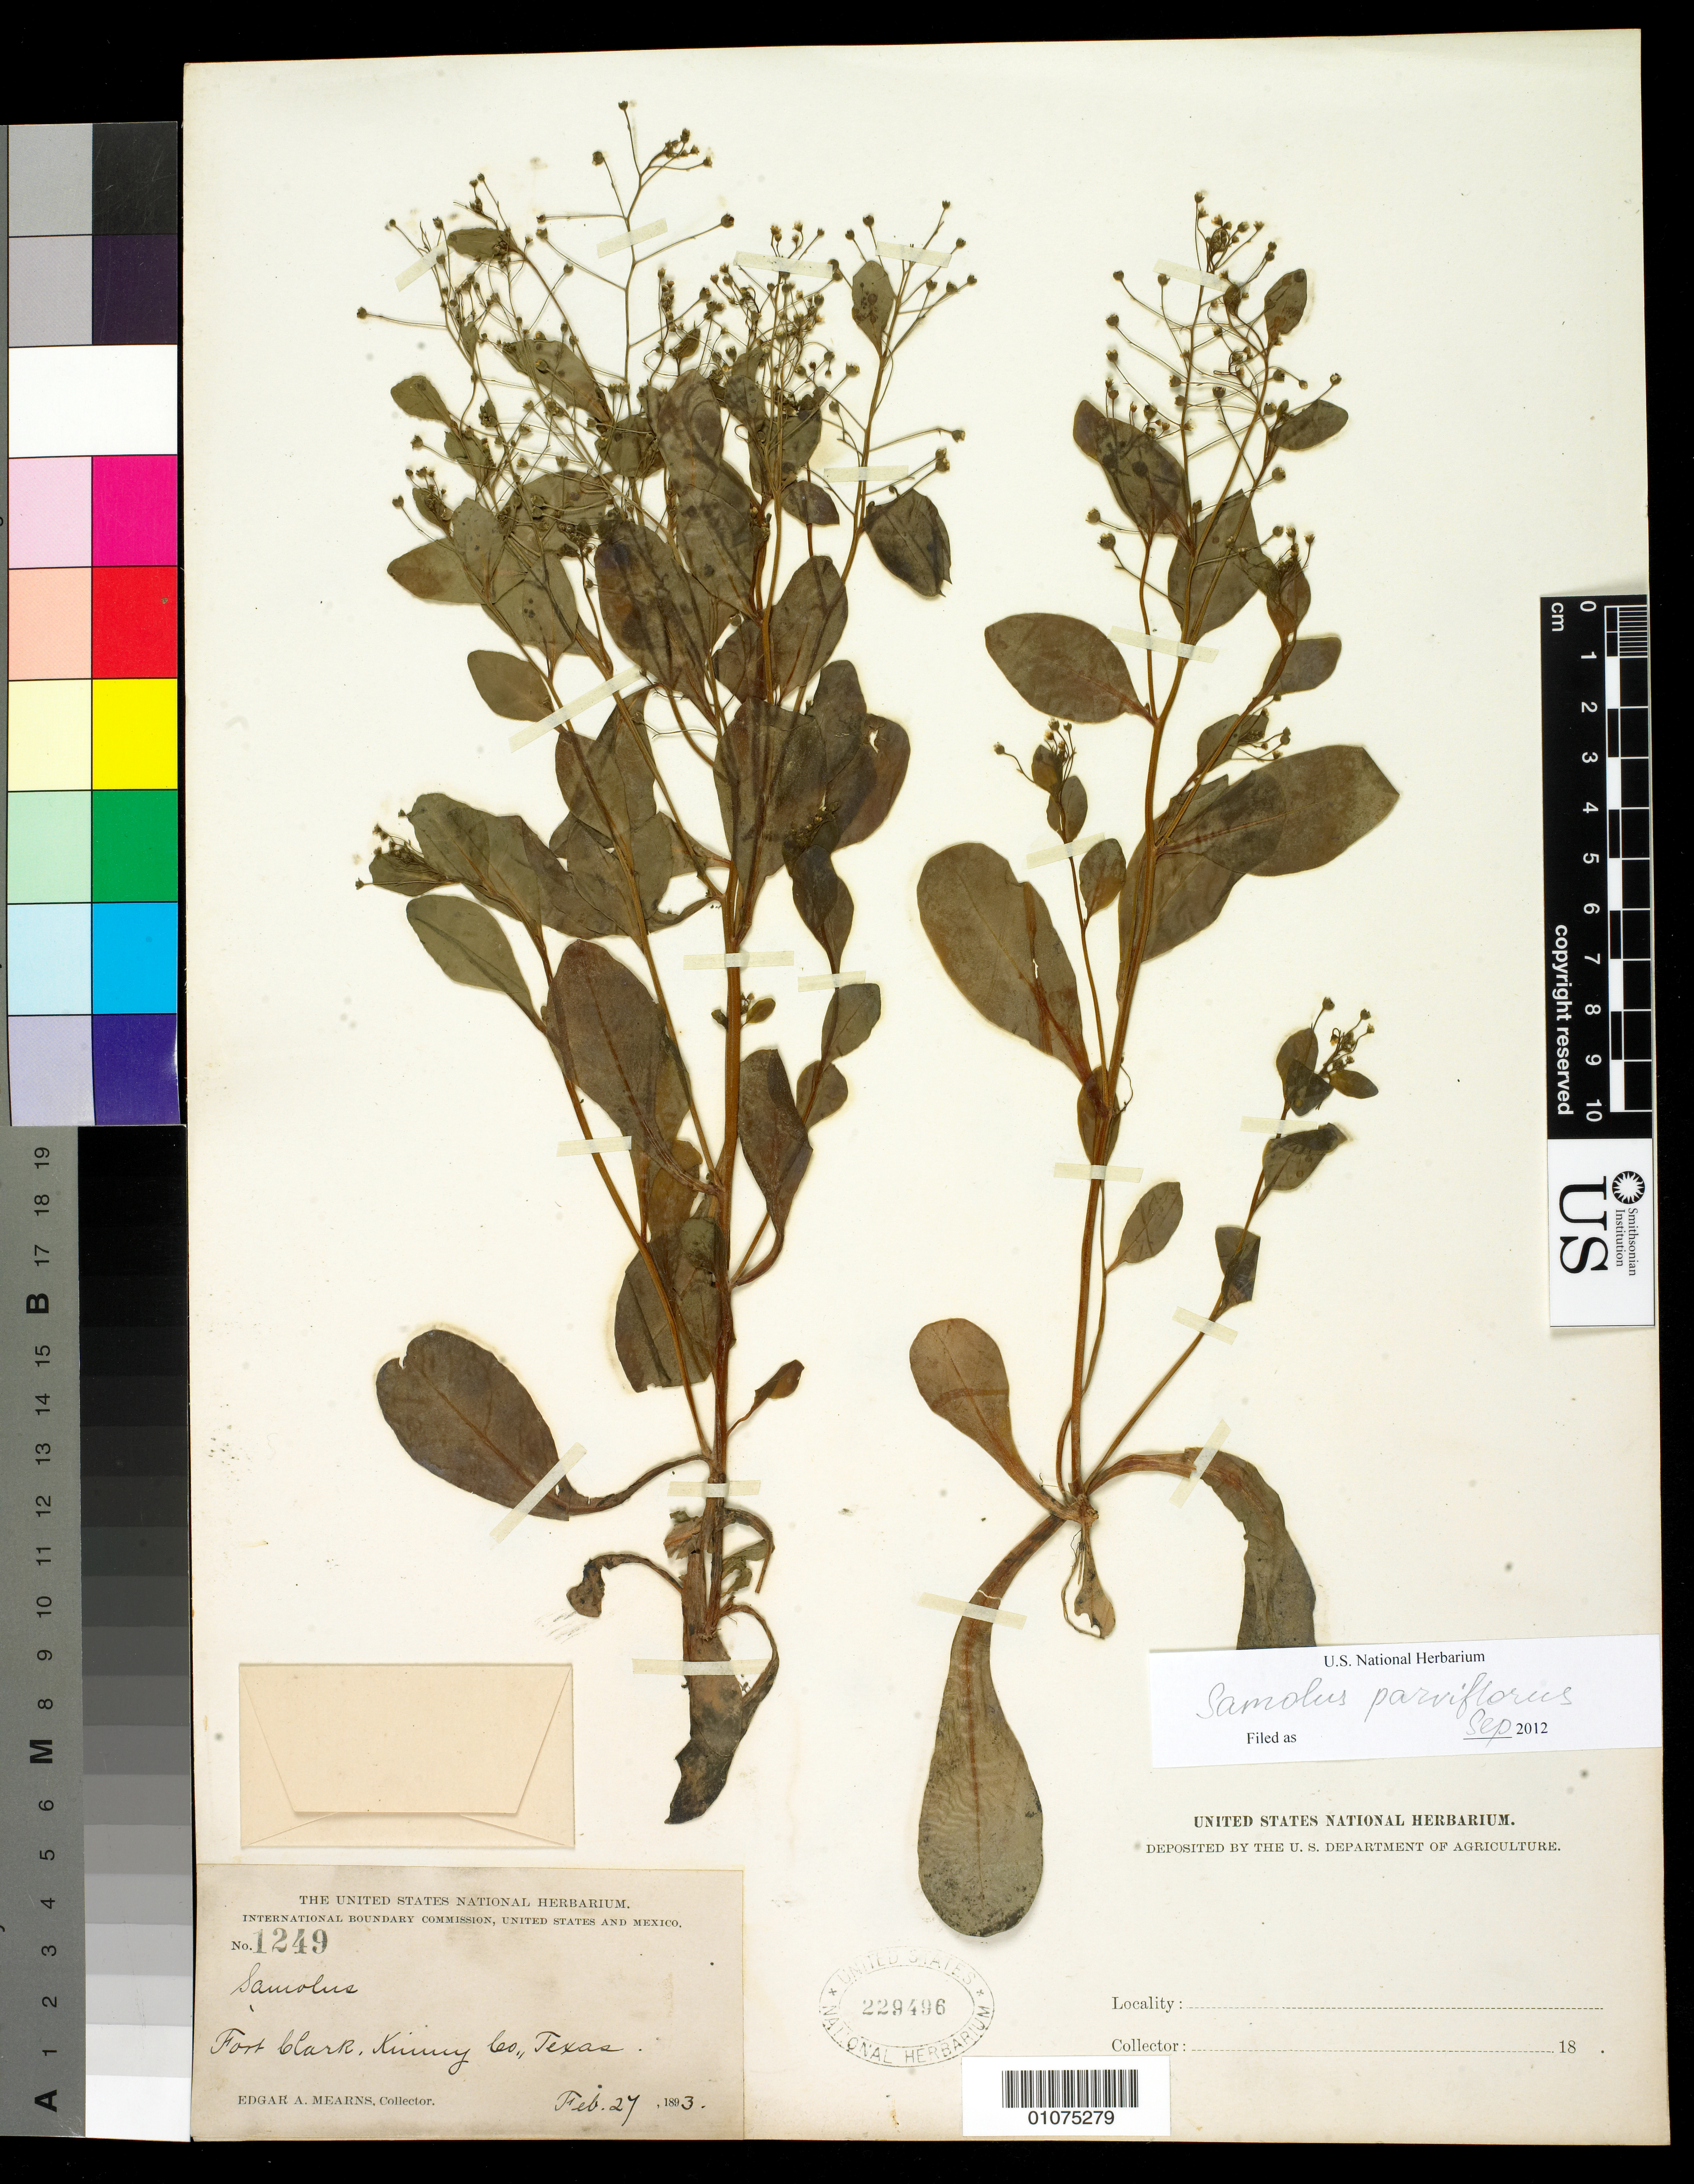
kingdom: Plantae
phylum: Tracheophyta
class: Magnoliopsida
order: Ericales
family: Primulaceae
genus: Samolus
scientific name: Samolus parviflorus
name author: Raf.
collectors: E. A. Mearns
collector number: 1249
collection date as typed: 24 Feb 1893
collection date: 1893-02-24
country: United States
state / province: Texas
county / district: Kinney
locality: Foet Clark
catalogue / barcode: US 229496